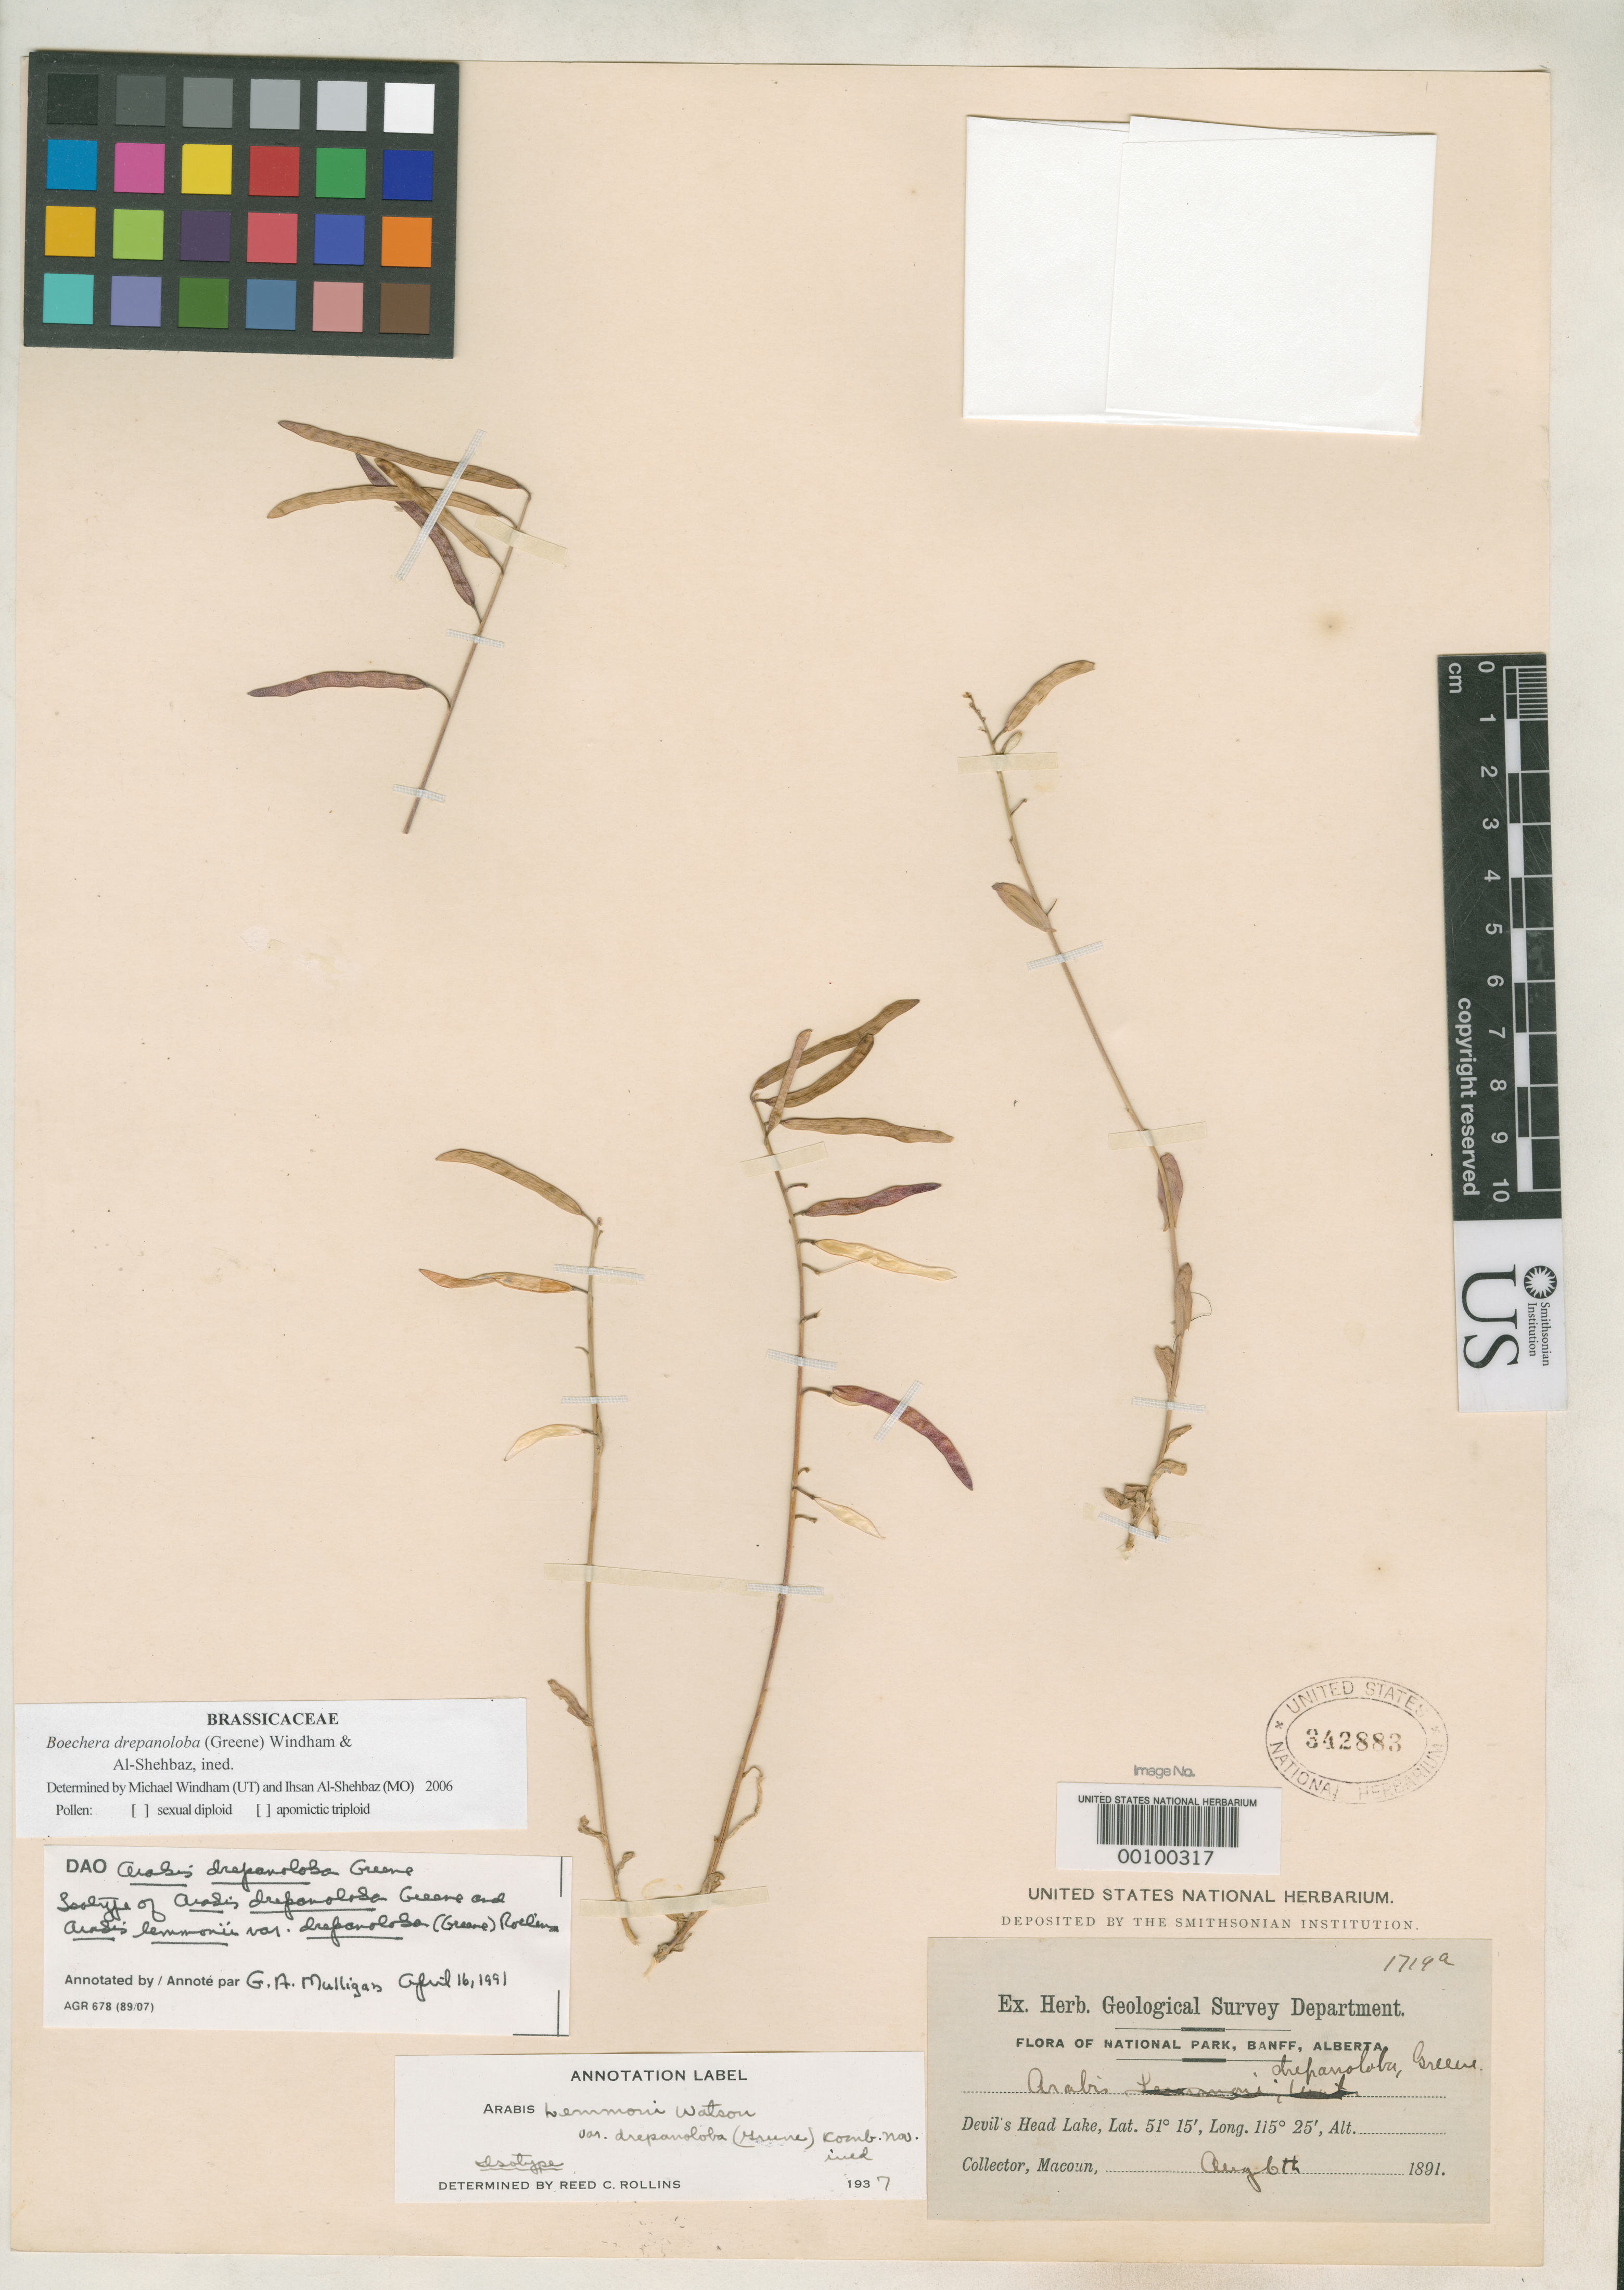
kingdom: Plantae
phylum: Tracheophyta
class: Magnoliopsida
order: Brassicales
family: Brassicaceae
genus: Arabis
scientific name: Arabis drepanoloba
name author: Greene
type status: Isotype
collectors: J. Macoun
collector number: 1719 a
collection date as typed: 06 Aug 1891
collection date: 1891-08-06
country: Canada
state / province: Alberta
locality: Banff National Park; Devil's Head L.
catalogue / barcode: US 342883